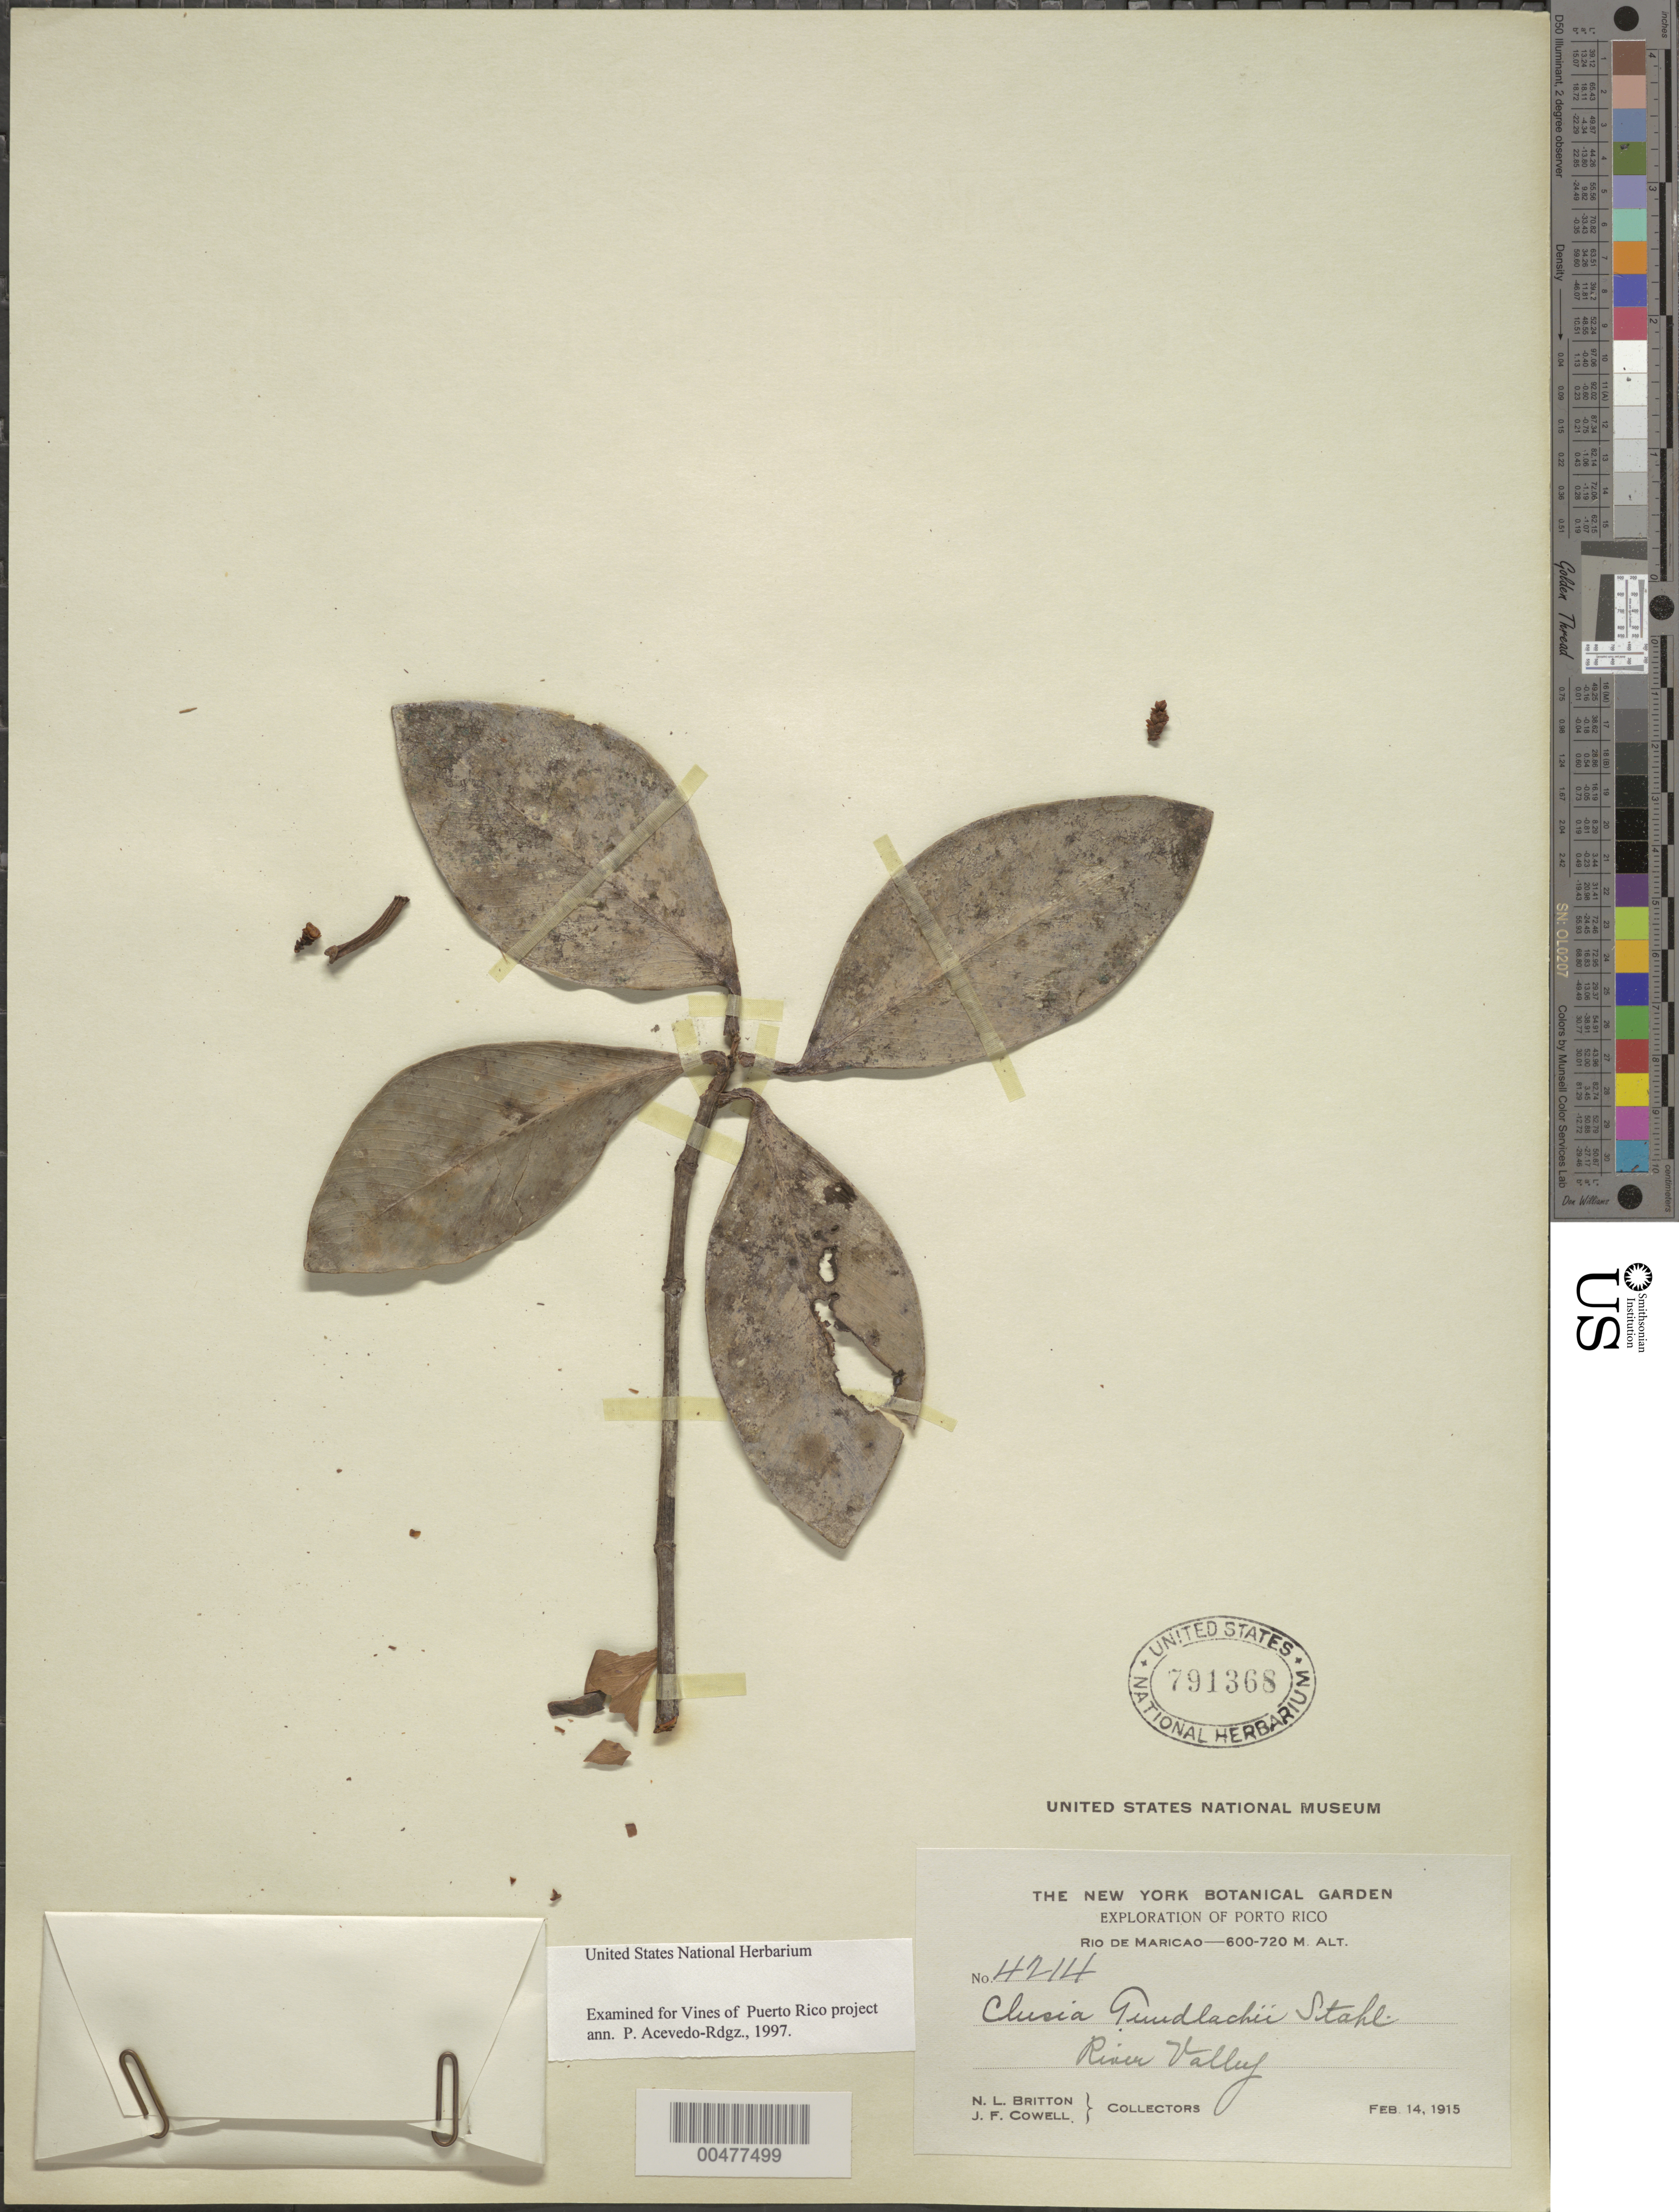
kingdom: Plantae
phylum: Tracheophyta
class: Magnoliopsida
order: Malpighiales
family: Clusiaceae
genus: Clusia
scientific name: Clusia gundlachii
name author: A. Stahl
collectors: N. Britton & J. F. Cowell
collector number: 4214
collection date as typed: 14 Feb 1915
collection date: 1915-02-14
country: Puerto Rico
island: Greater Antilles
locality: Rio de Maricao. River valley.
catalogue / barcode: US 791368